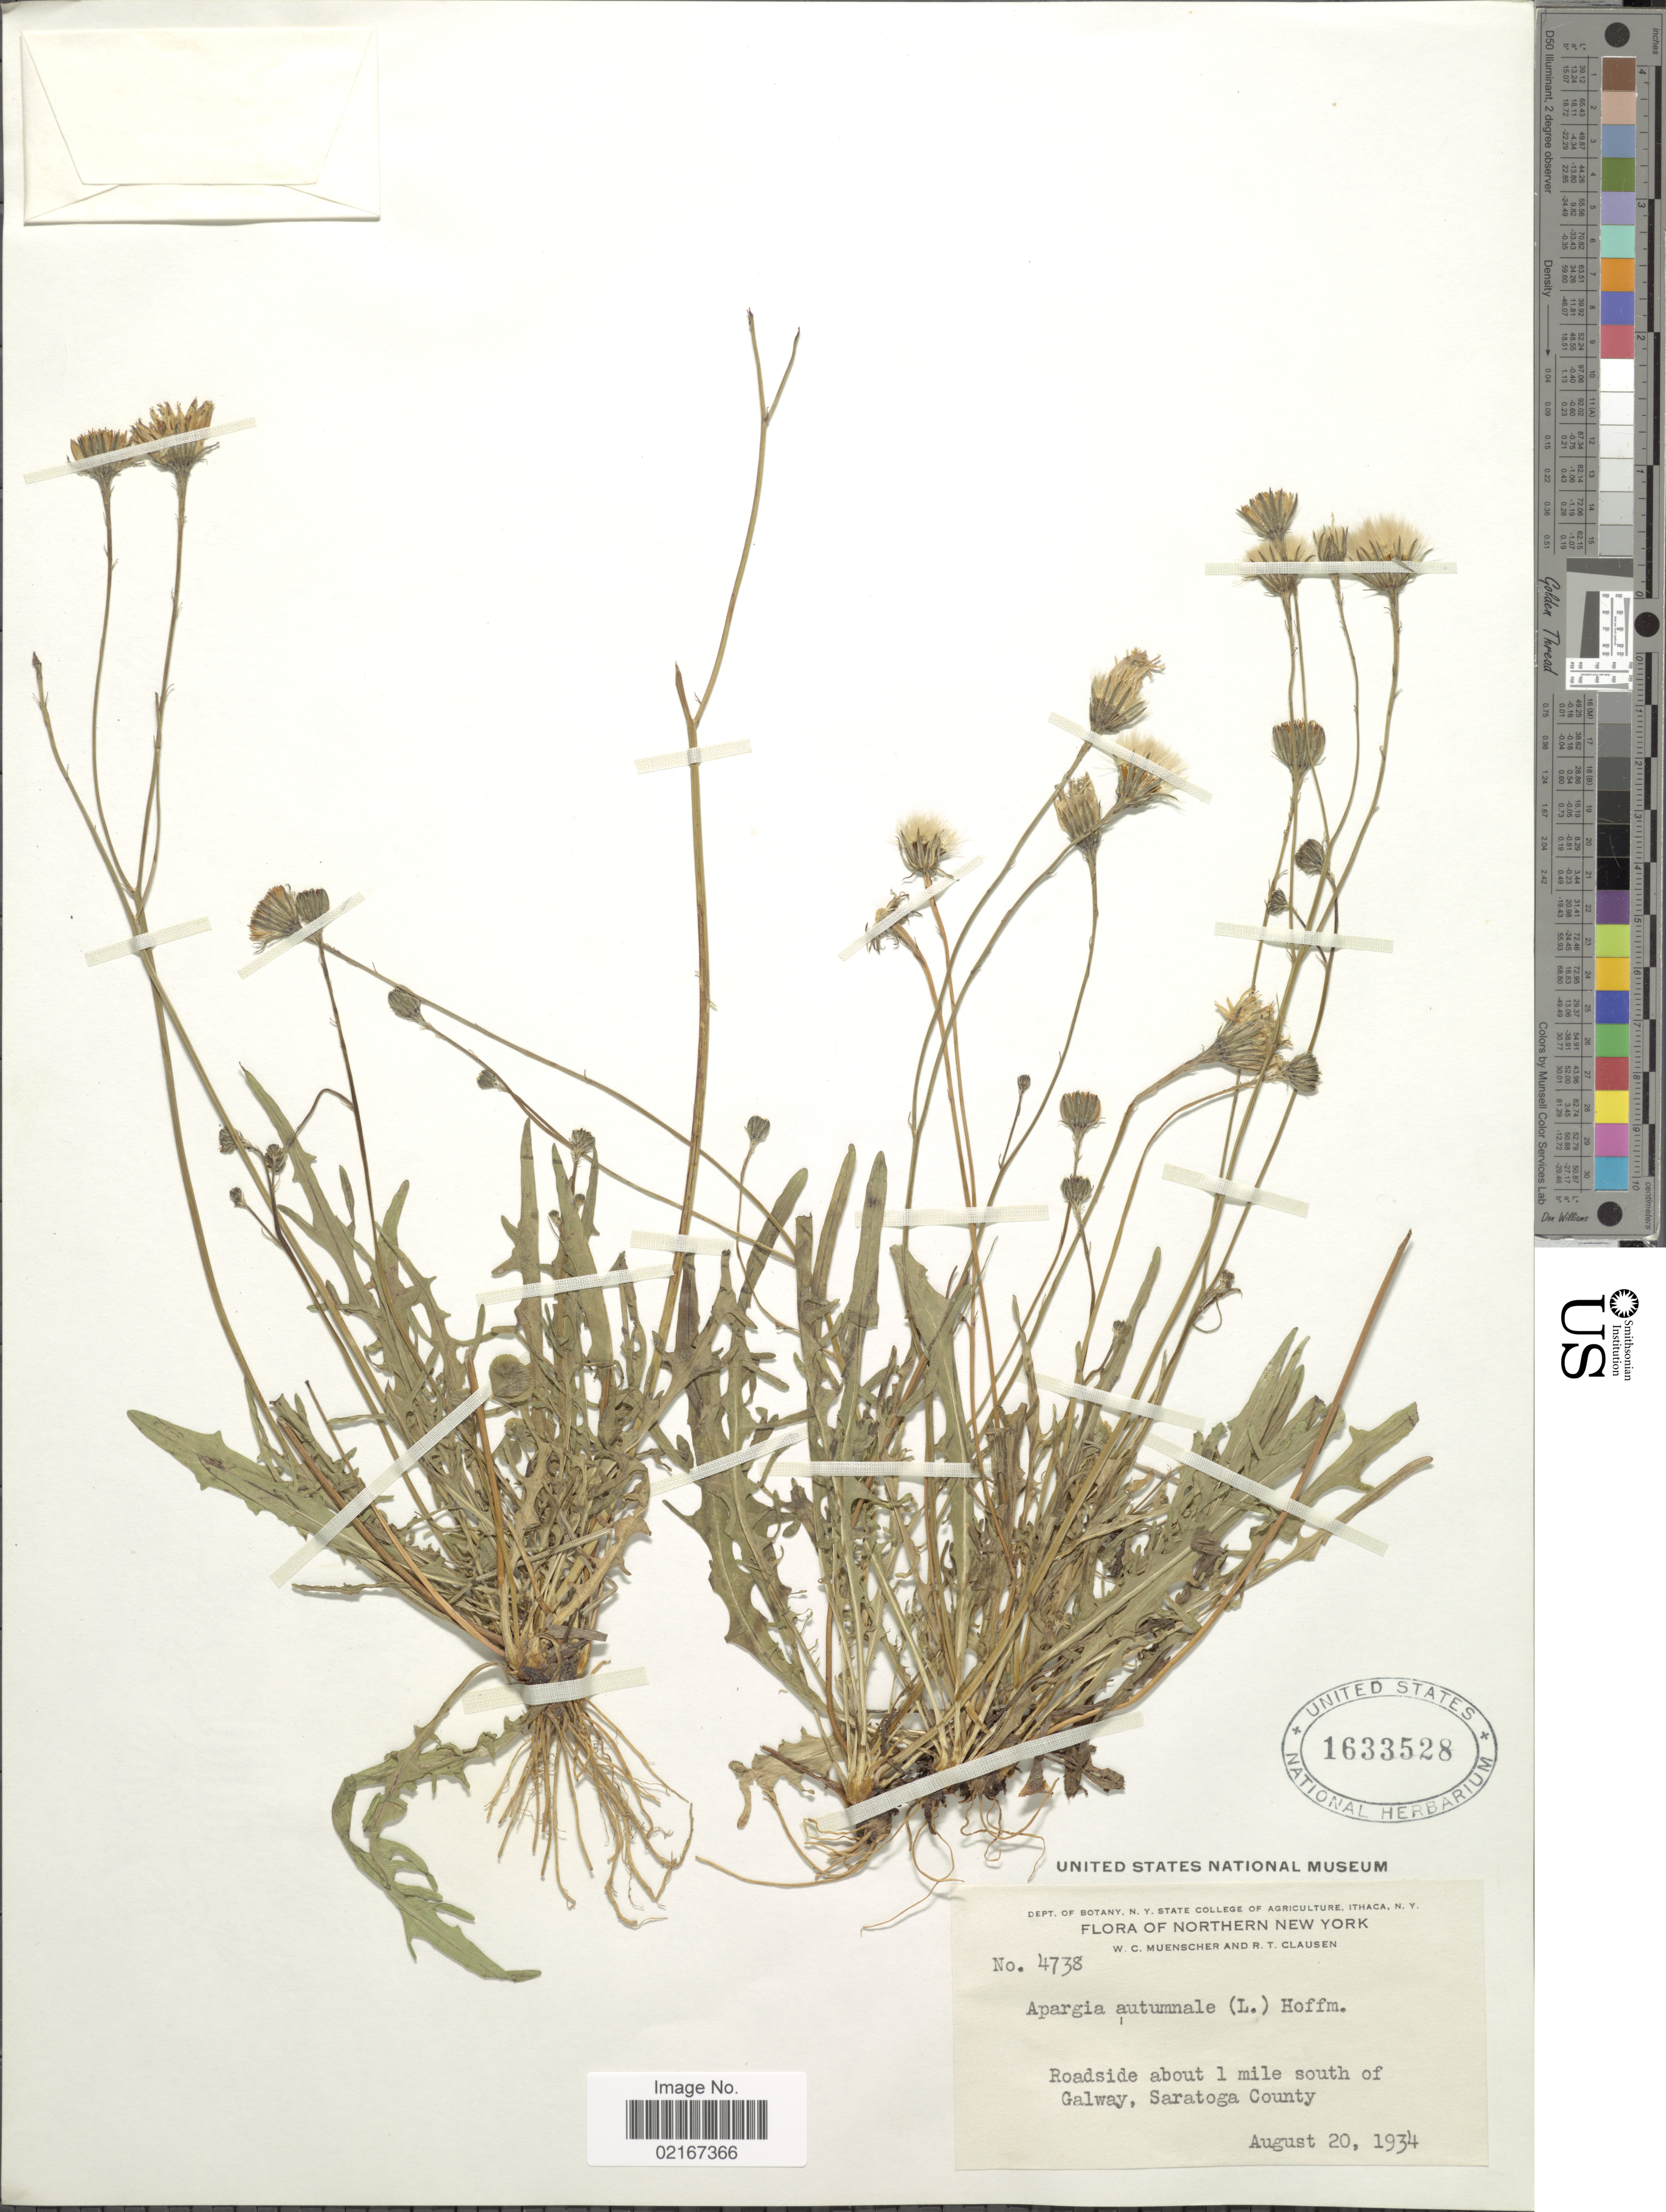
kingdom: Plantae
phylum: Tracheophyta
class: Magnoliopsida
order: Asterales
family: Asteraceae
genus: Scorzoneroides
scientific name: Scorzoneroides autumnalis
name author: (L.) Moench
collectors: W. Muenscher & R. T. Clausen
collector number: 4738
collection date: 1934-08-20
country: United States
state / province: New York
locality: Northern New York, about 1 mile south of Galway, Saratoga County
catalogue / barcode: US 1633528